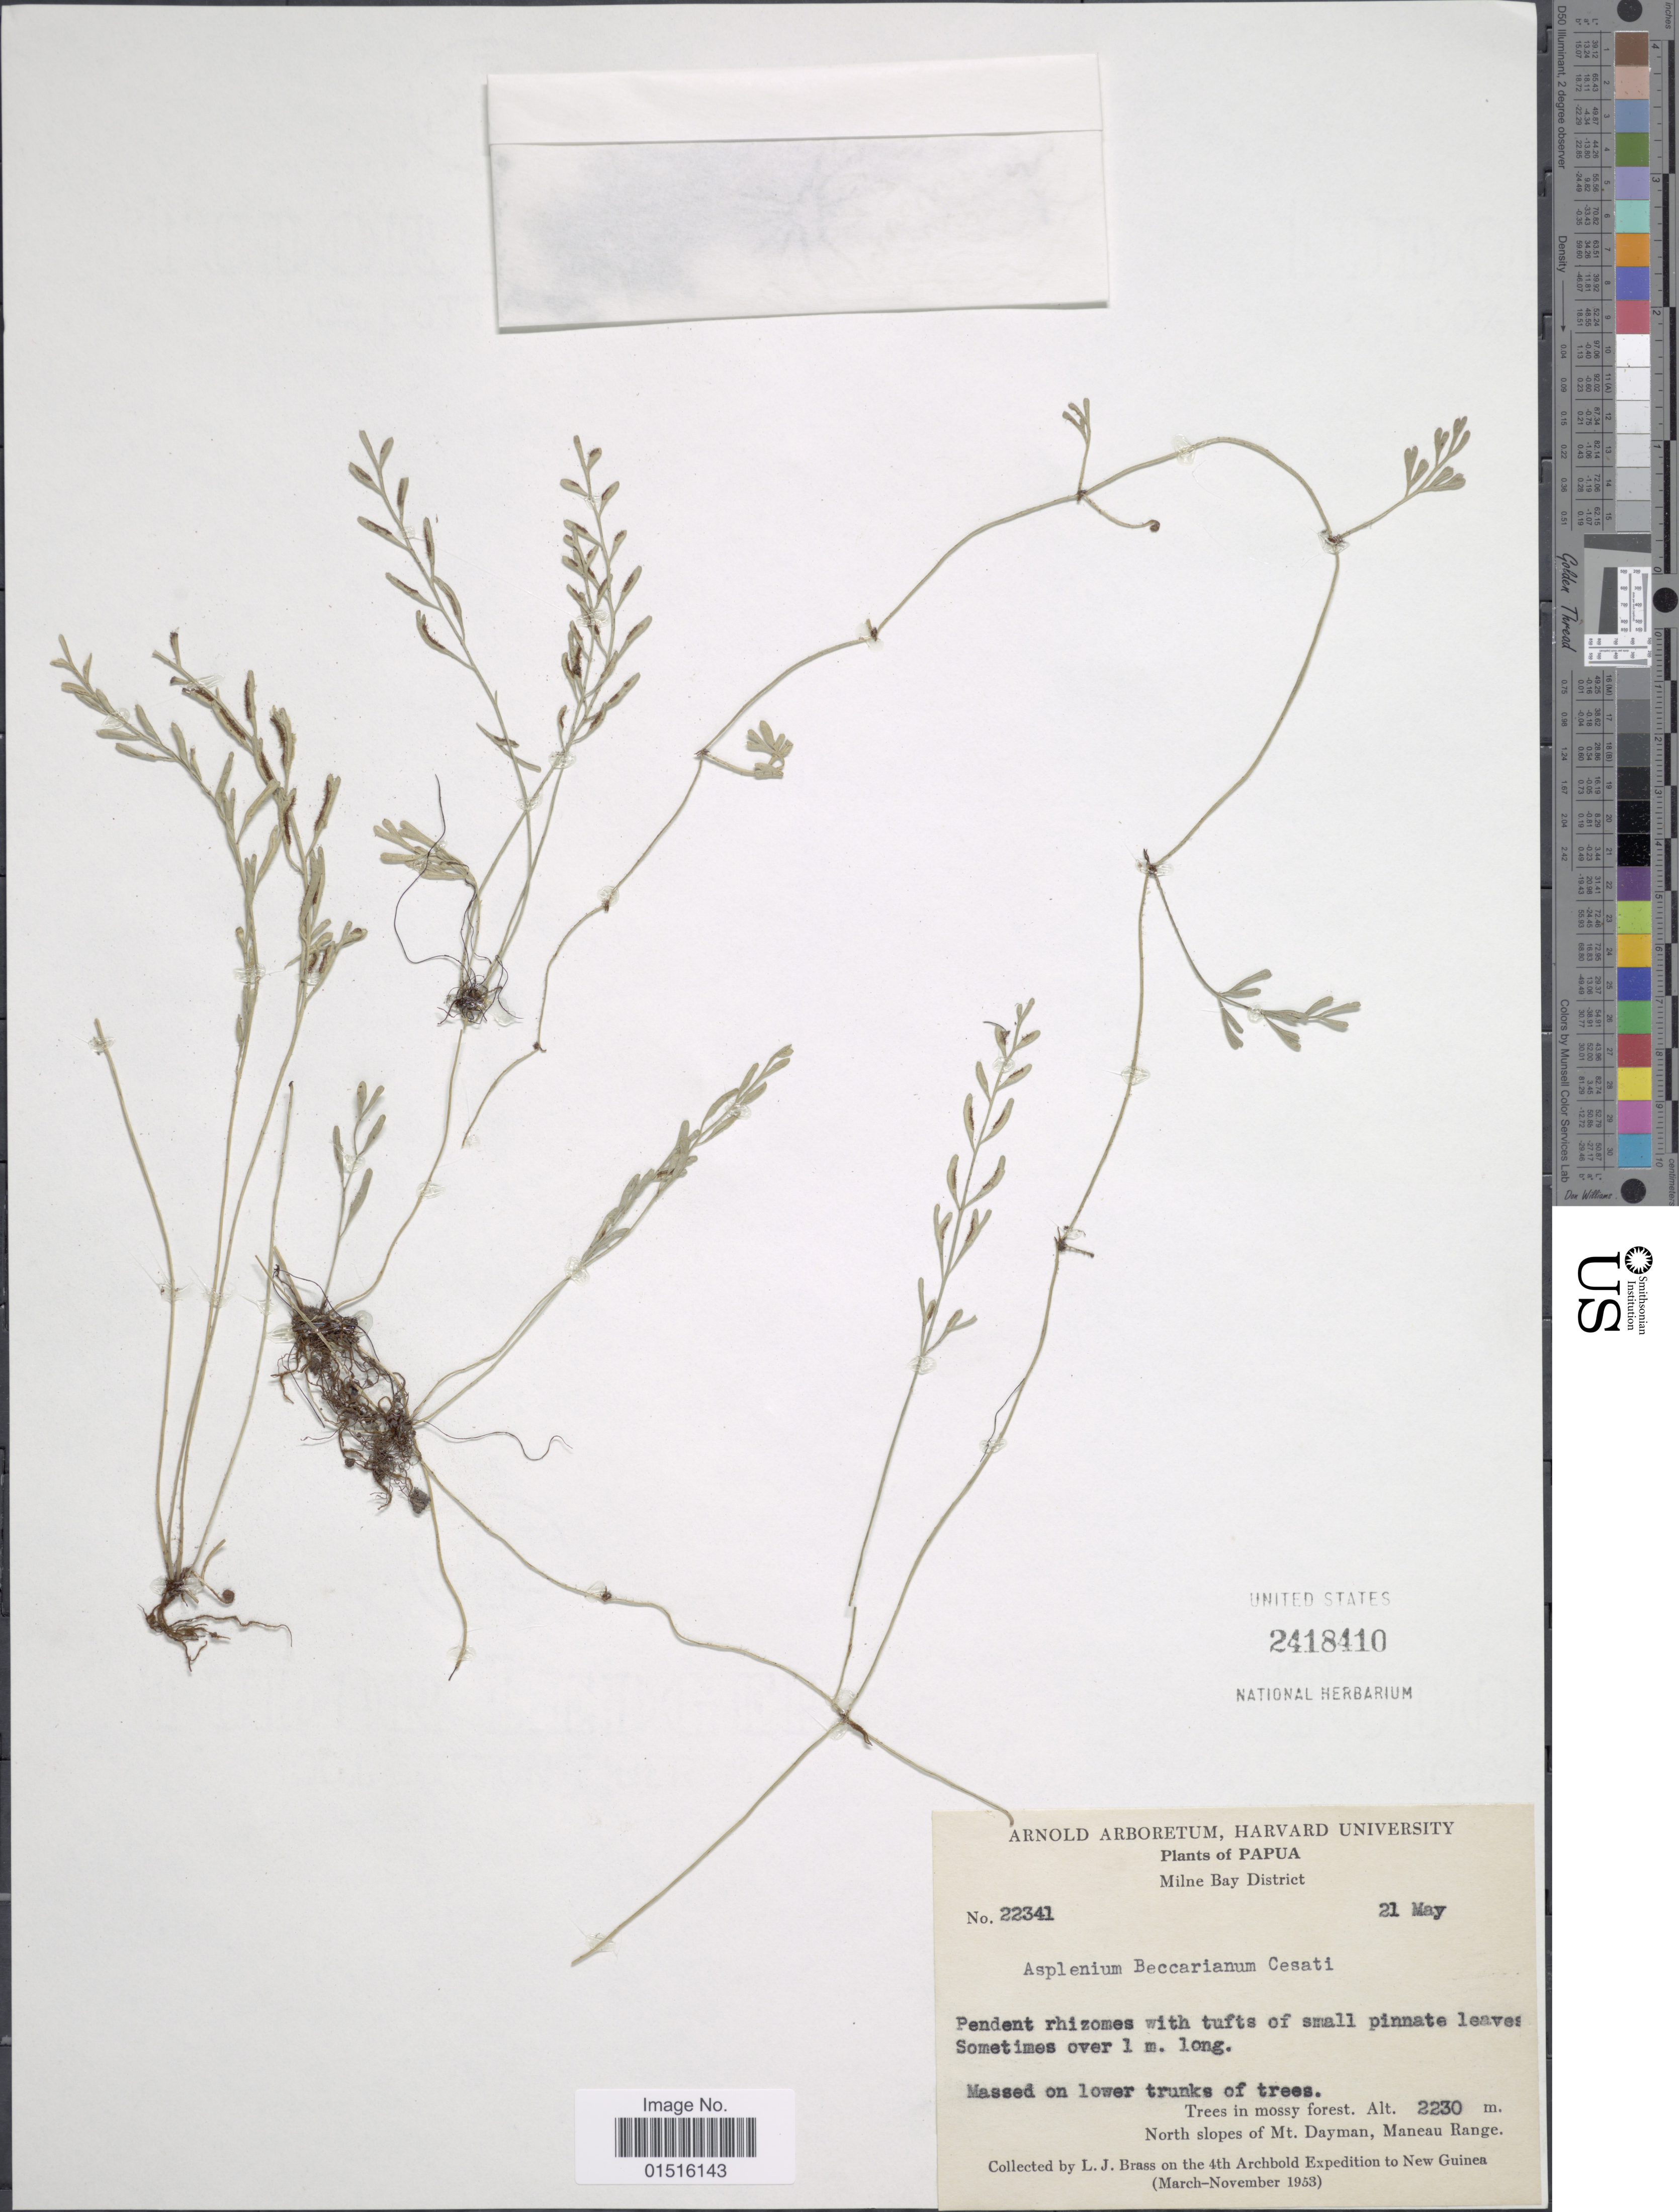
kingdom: Plantae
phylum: Tracheophyta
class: Polypodiopsida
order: Polypodiales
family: Aspleniaceae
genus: Asplenium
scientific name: Asplenium beccarianum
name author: Ces.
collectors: L. J. Brass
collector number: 22341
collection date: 1953-05-21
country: Papua New Guinea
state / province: Milne Bay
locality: Milne Bay District, North slopes of Mt. Dayman, Manuea Range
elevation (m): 2230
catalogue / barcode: US 2418410